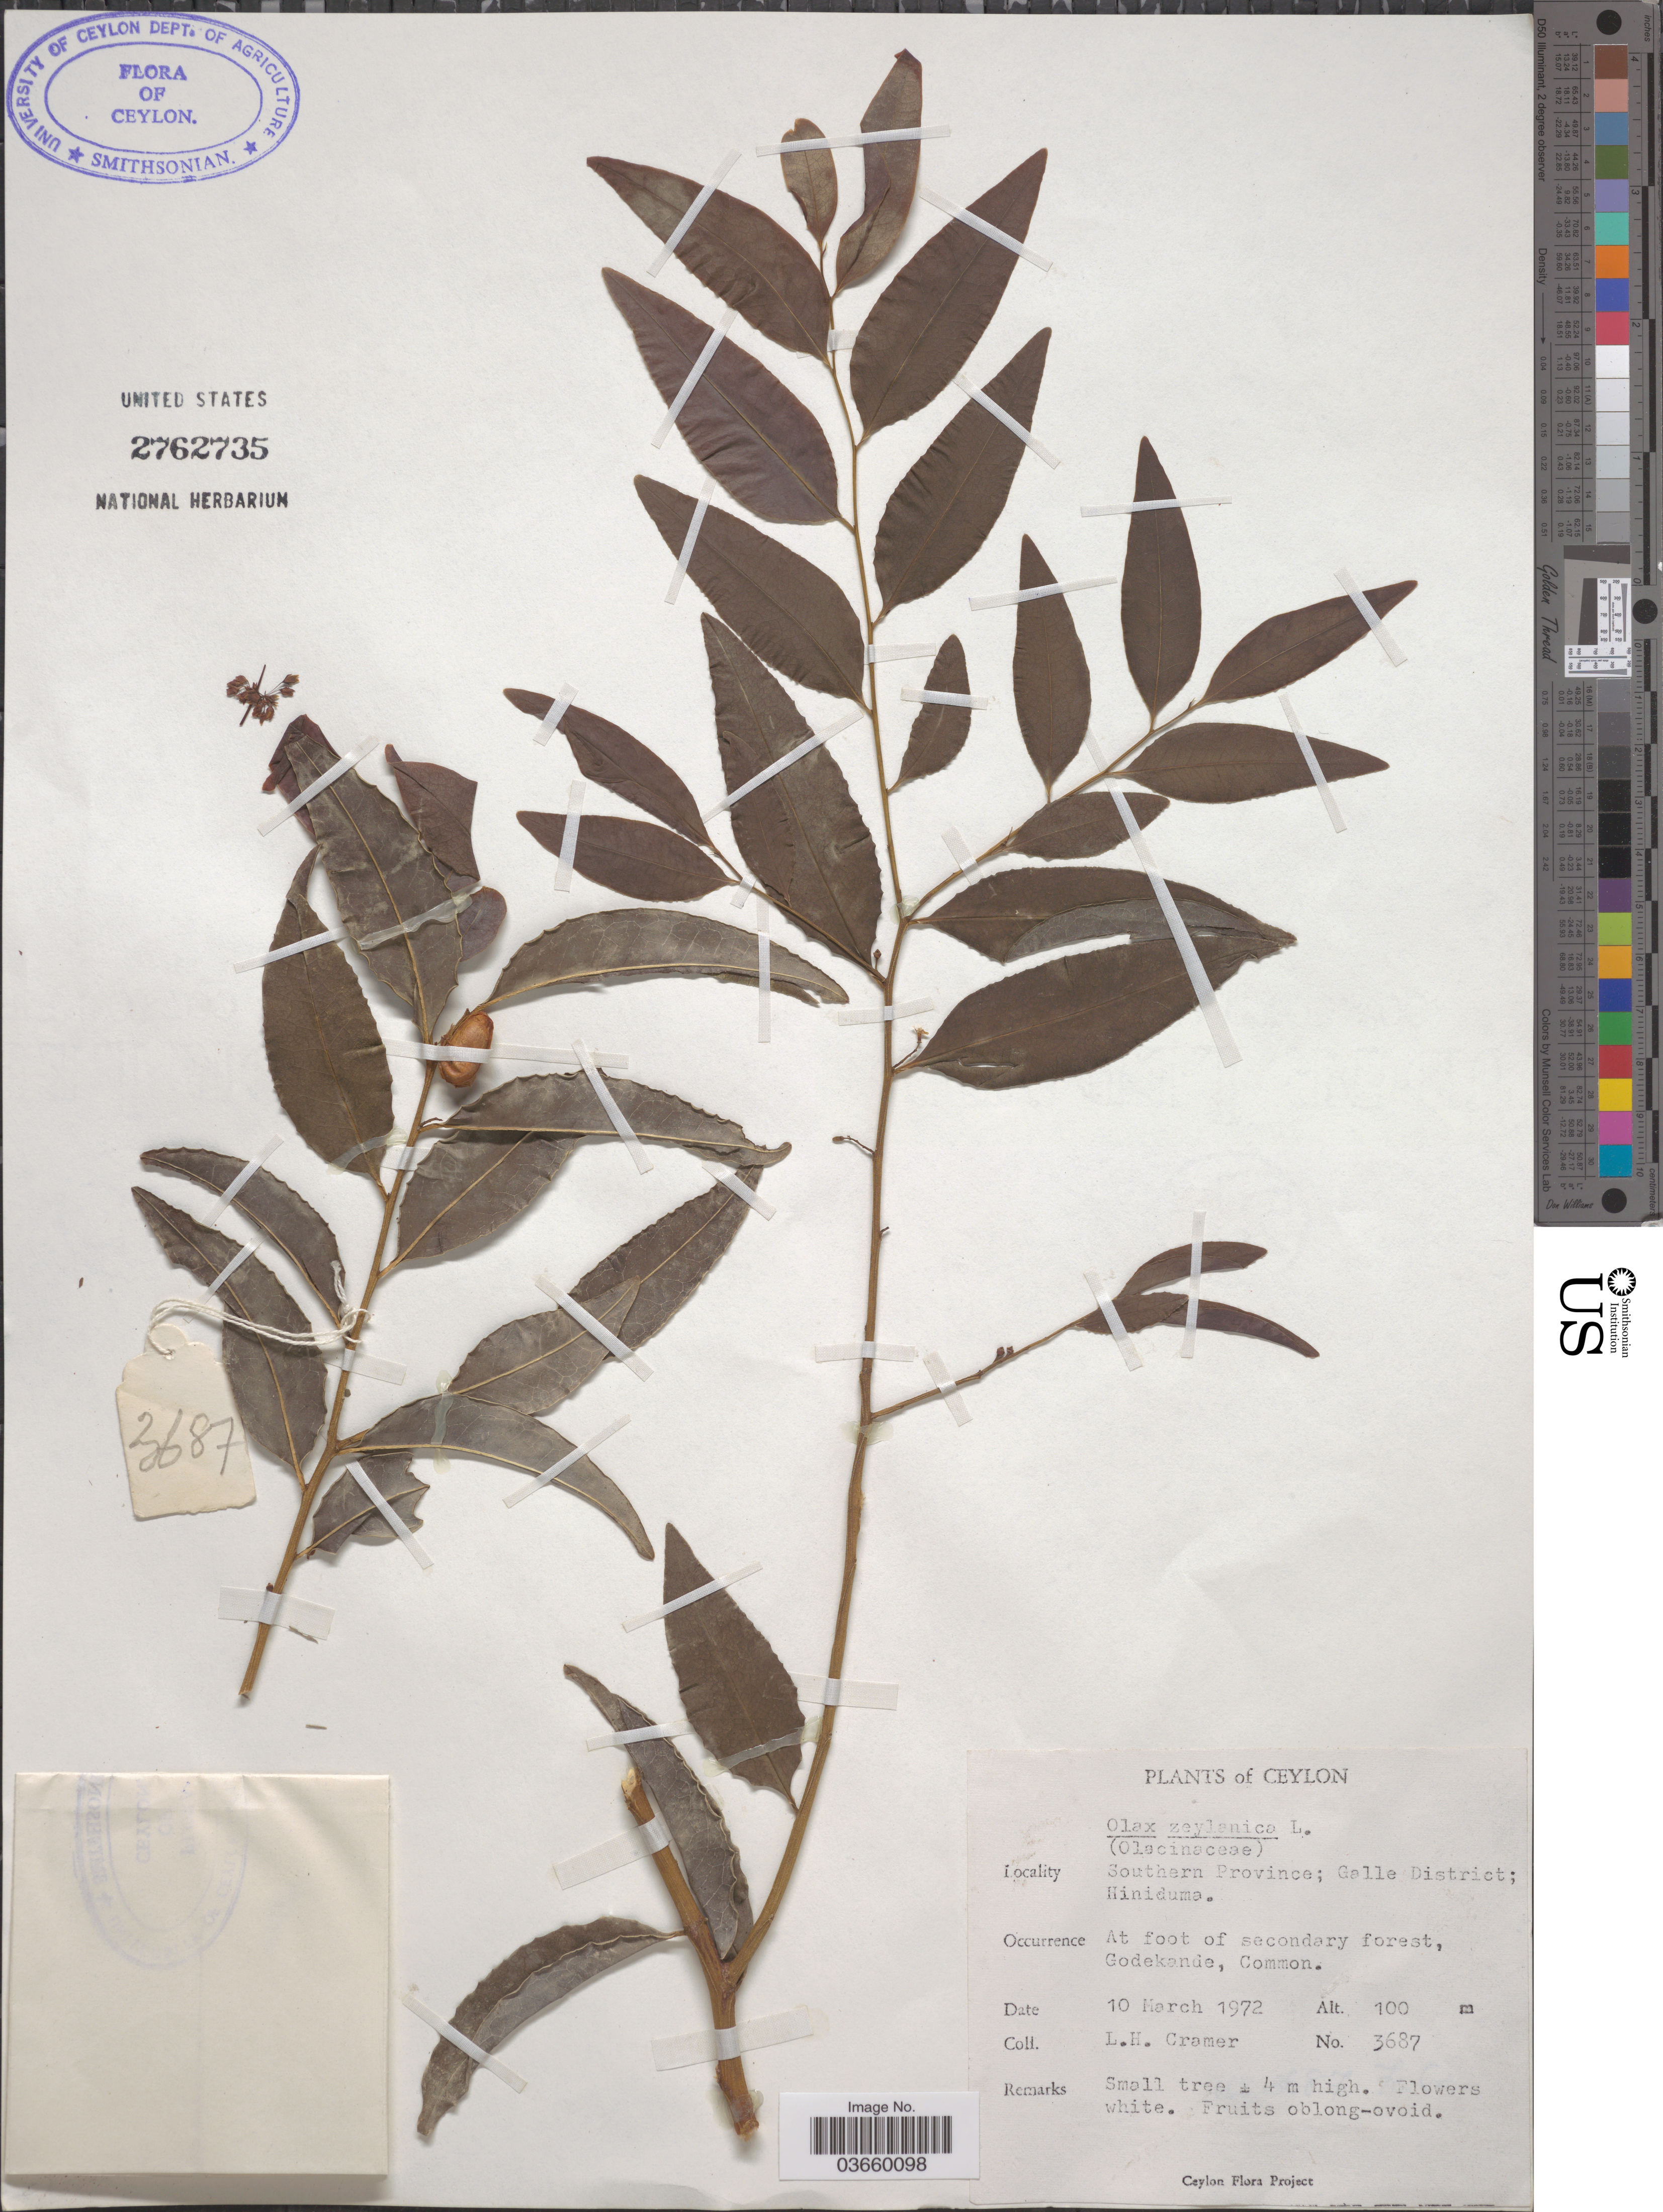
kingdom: Plantae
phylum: Tracheophyta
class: Magnoliopsida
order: Santalales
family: Olacaceae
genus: Olax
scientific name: Olax zeylanica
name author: L.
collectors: L. H. Cramer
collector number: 3687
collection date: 1972-03-10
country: Sri Lanka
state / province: Southern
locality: Ceylon. Galle District; Hiniduma. At foot of secondary forest, Godekande.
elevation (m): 100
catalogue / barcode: US 2762735